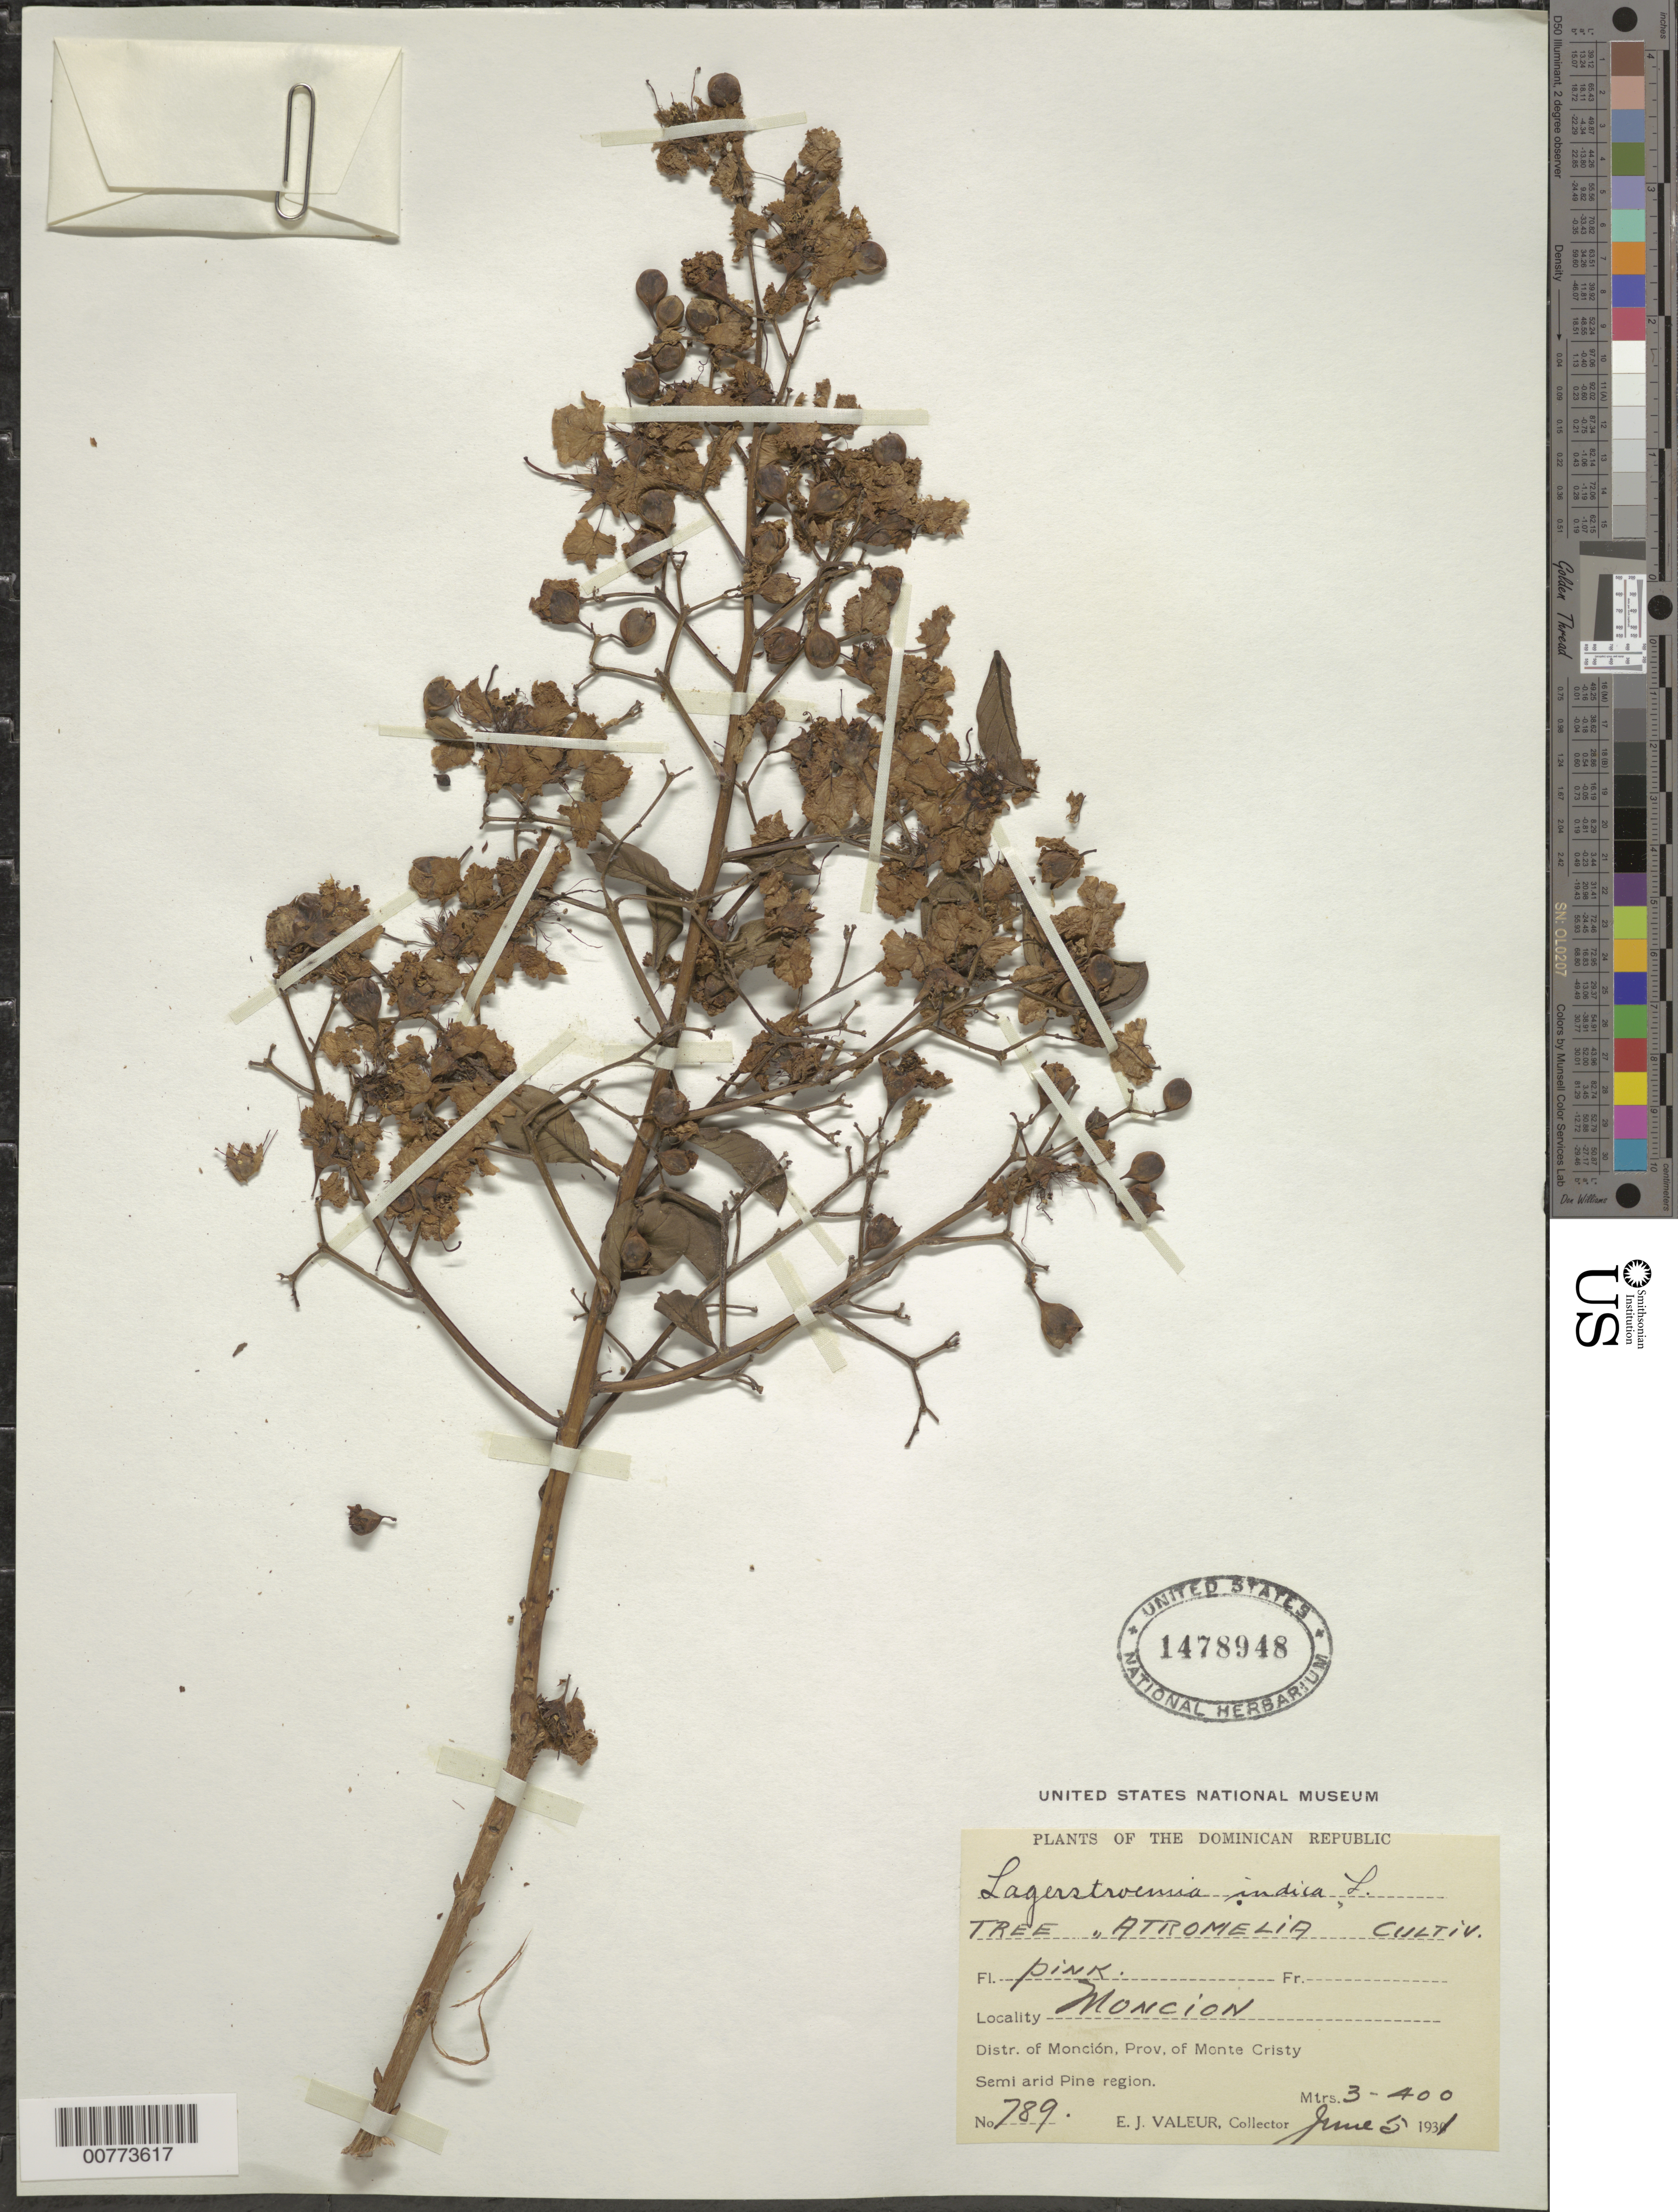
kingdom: Plantae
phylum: Tracheophyta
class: Magnoliopsida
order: Myrtales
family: Lythraceae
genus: Lagerstroemia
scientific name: Lagerstroemia indica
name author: L.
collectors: E. Valeur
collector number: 789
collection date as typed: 05 Jun 1931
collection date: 1931-06-05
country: Dominican Republic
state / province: Monte Cristi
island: Hispaniola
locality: Distr. of Monción, locality of Monción.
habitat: Semi arid Pine region.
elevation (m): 300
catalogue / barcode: US 1478948